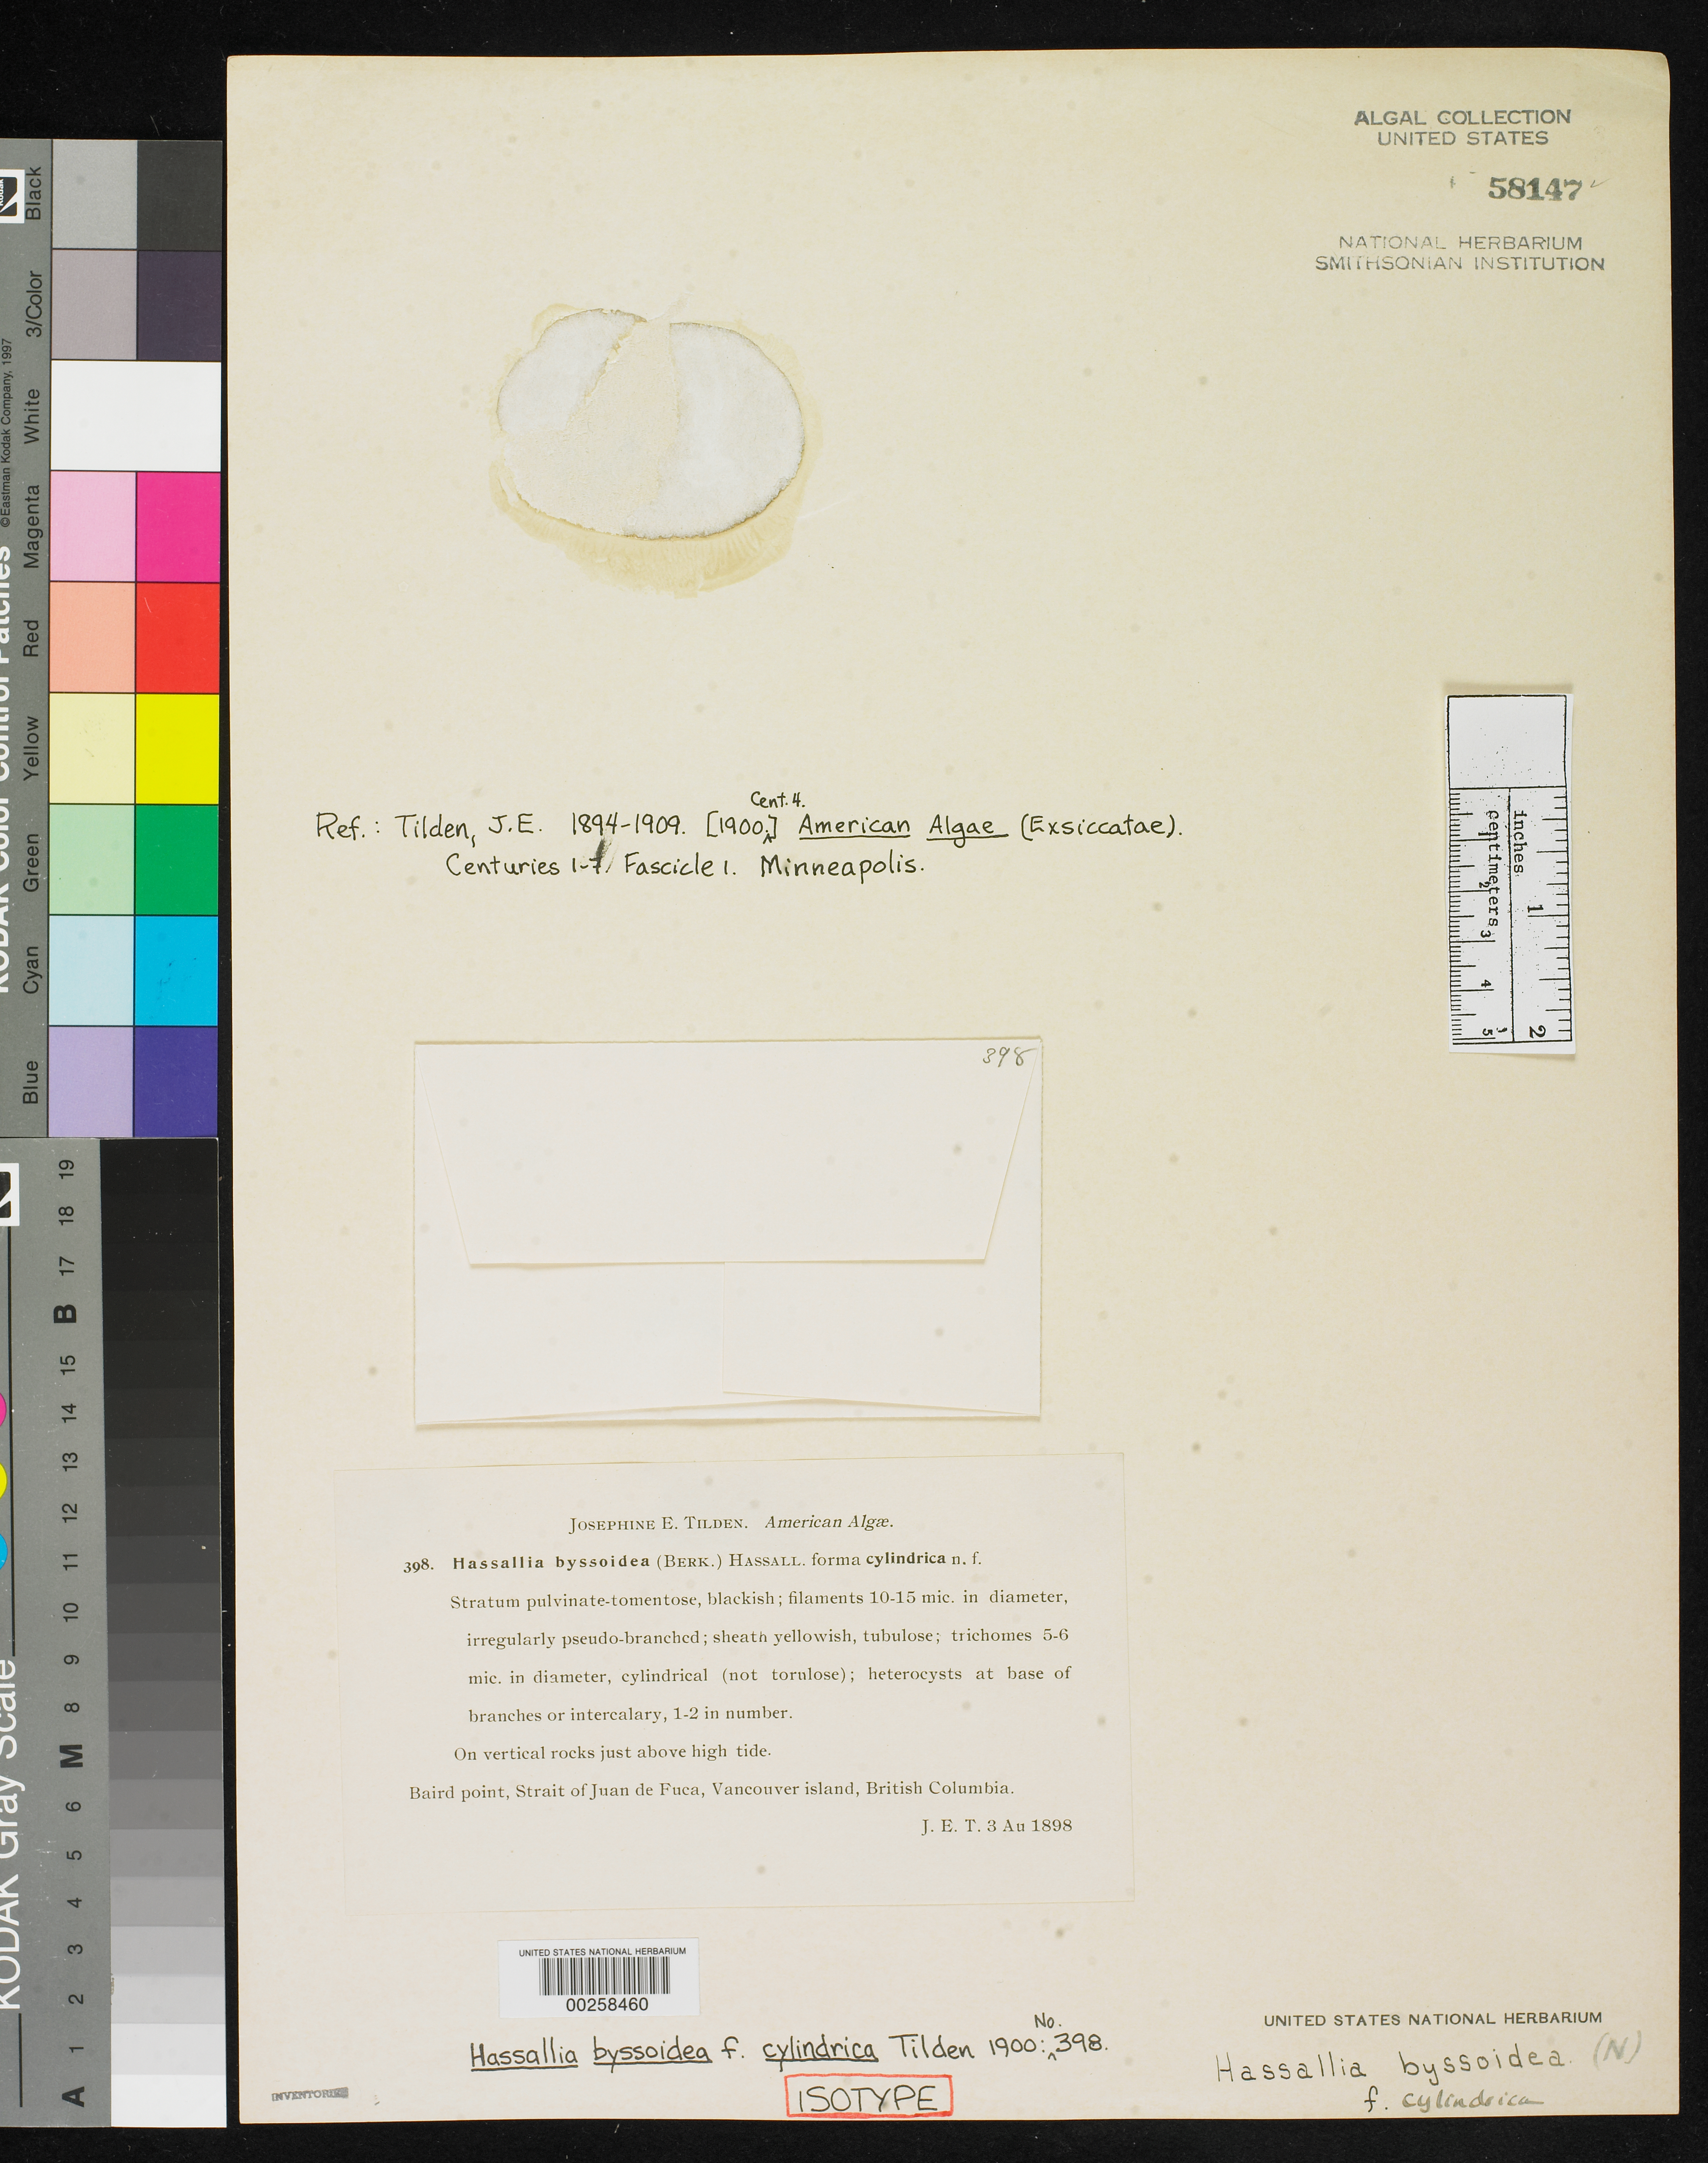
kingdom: Bacteria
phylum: Cyanobacteria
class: Cyanobacteriia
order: Cyanobacteriales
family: Nostocaceae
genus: Hassallia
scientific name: Hassallia byssoidea f. cylindrica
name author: J. E. Tilden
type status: Isotype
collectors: J. E. Tilden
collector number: JET 398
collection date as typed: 03 Aug 1898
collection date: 1898-08-03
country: Canada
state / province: British Columbia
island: Vancouver Island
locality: Baird Point, Juan de Fuca Strait.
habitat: On vertical rocks above high tide.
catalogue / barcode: US 58147